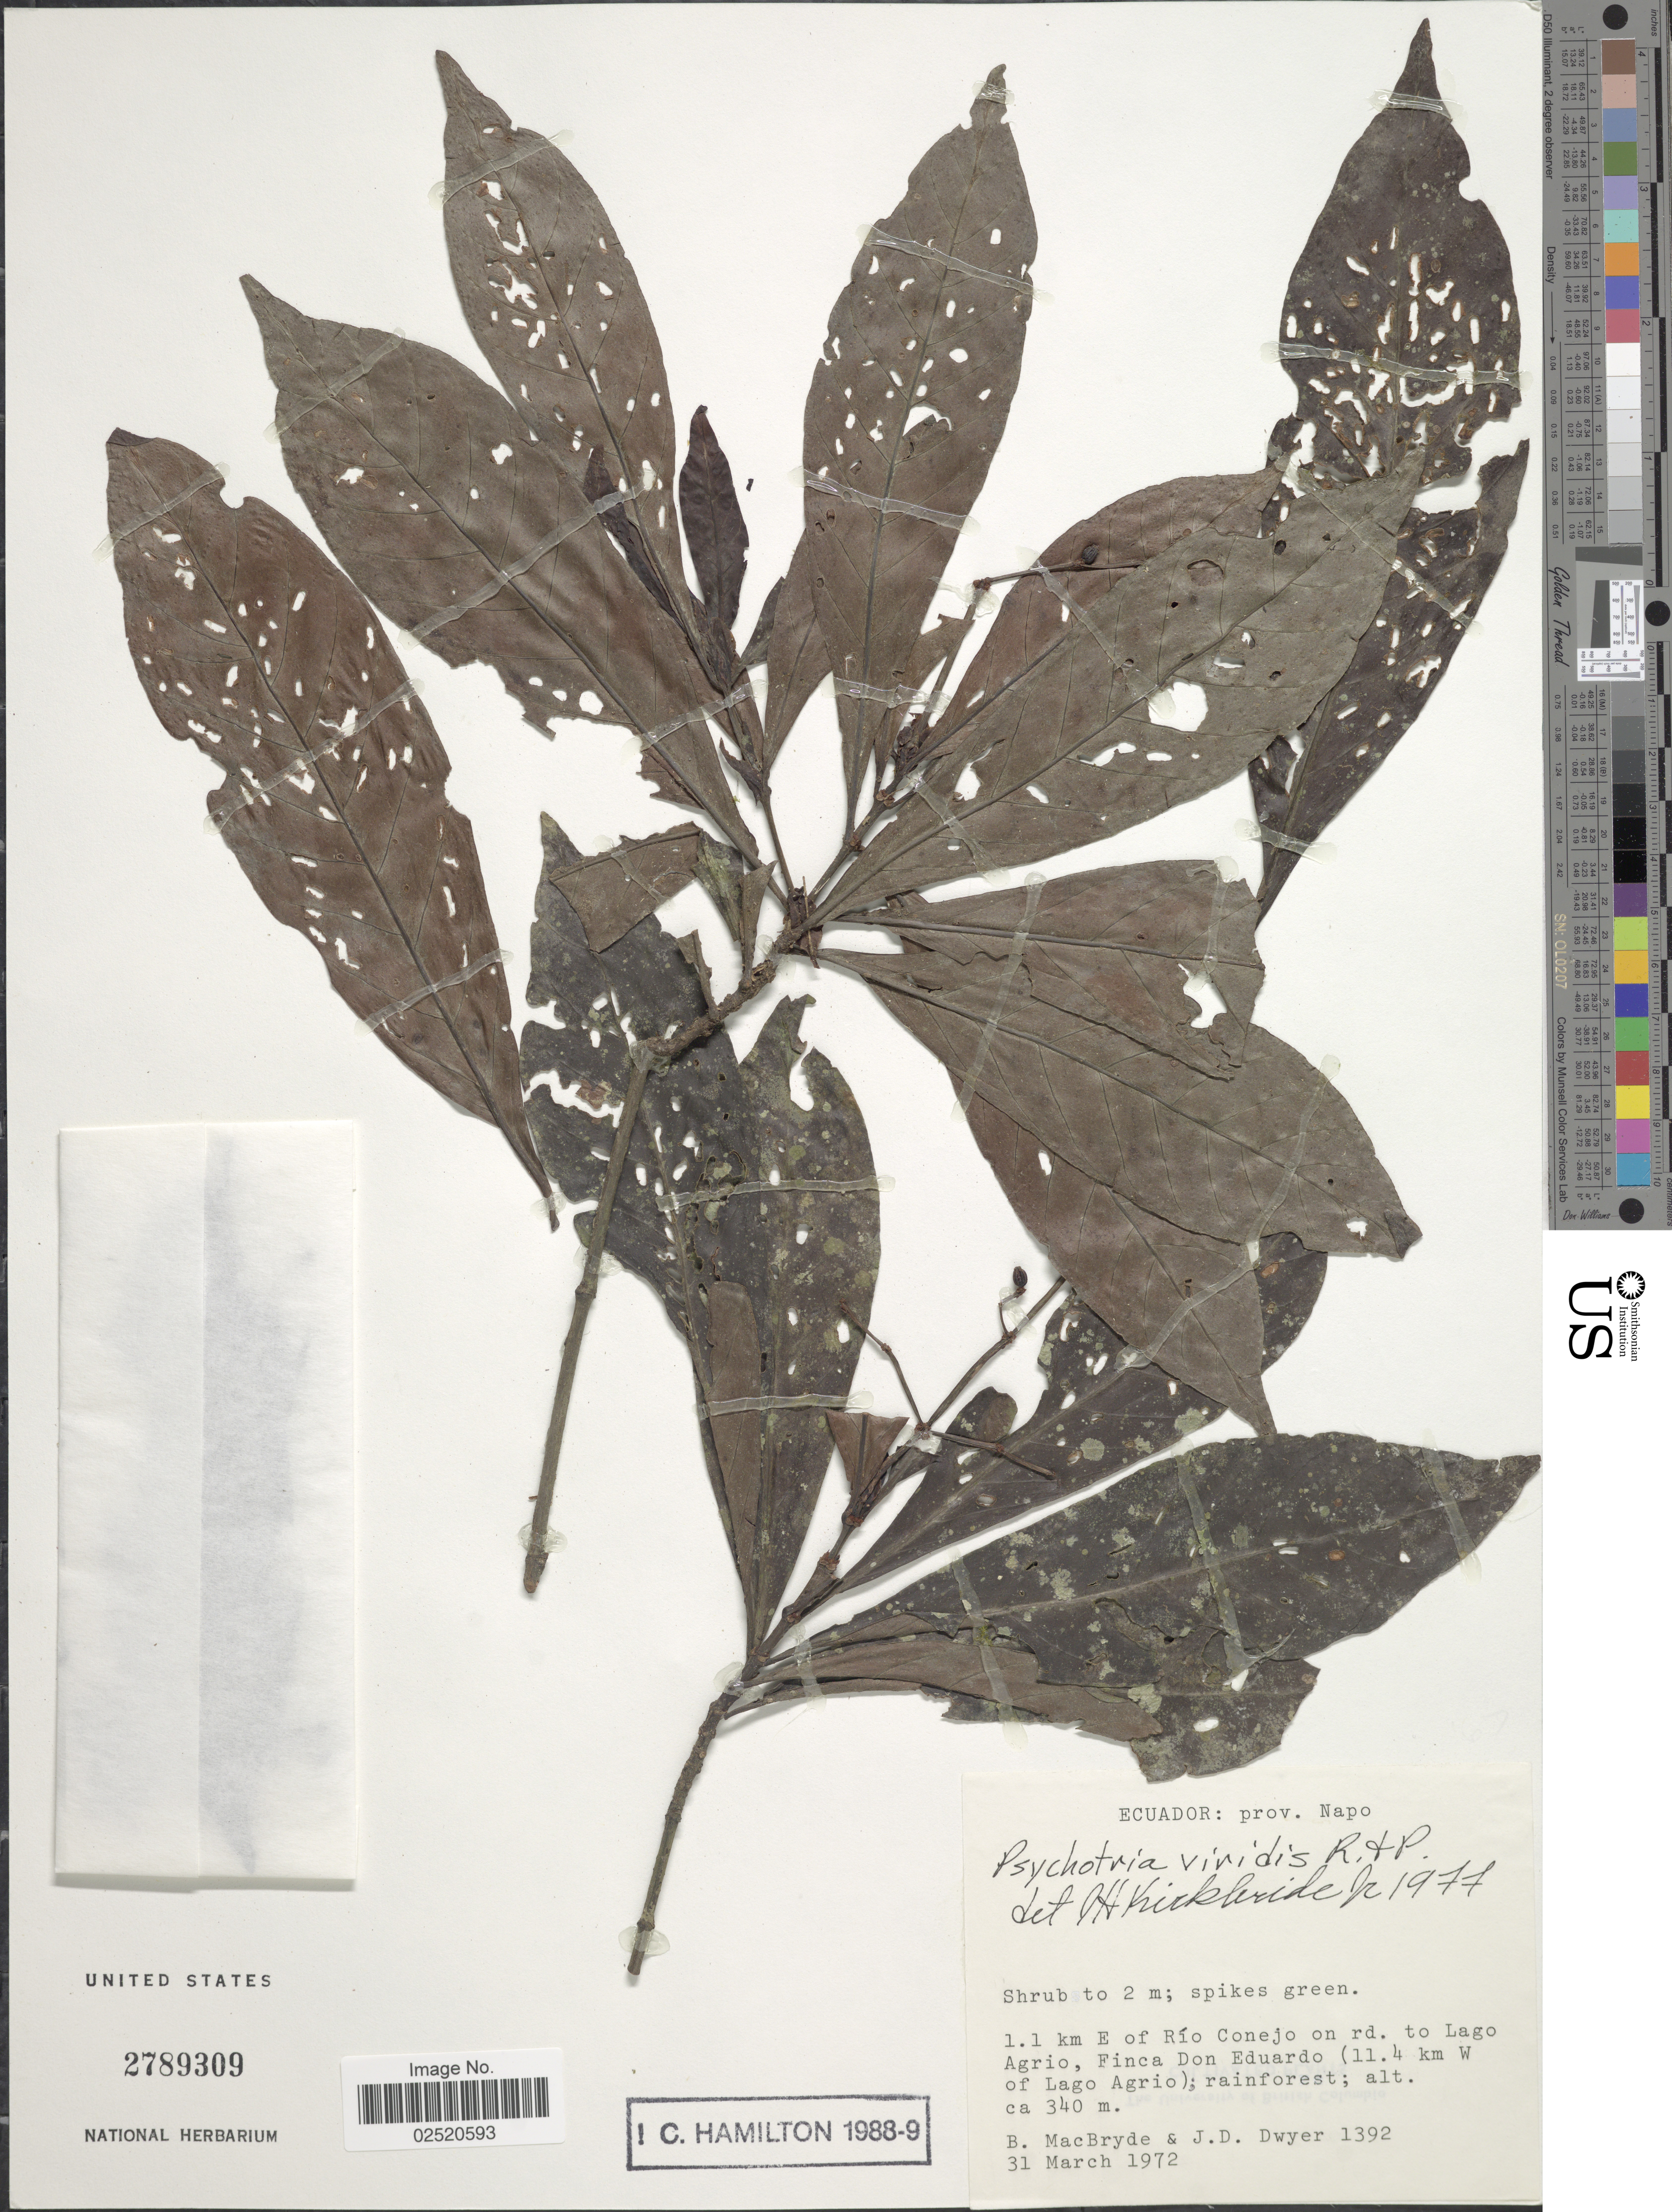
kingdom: Plantae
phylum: Tracheophyta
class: Magnoliopsida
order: Gentianales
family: Rubiaceae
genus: Psychotria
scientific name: Psychotria viridis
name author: Ruiz & Pav.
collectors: B. MacBryde & J. D. Dwyer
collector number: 1392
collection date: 1972-03-31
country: Ecuador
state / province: Napo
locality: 1.1 km E of Río Conejo on rd. to Lago Agrio, Finca Don Eduardo (11.4 km W of Lago Agrio)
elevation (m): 340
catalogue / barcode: US 2789309